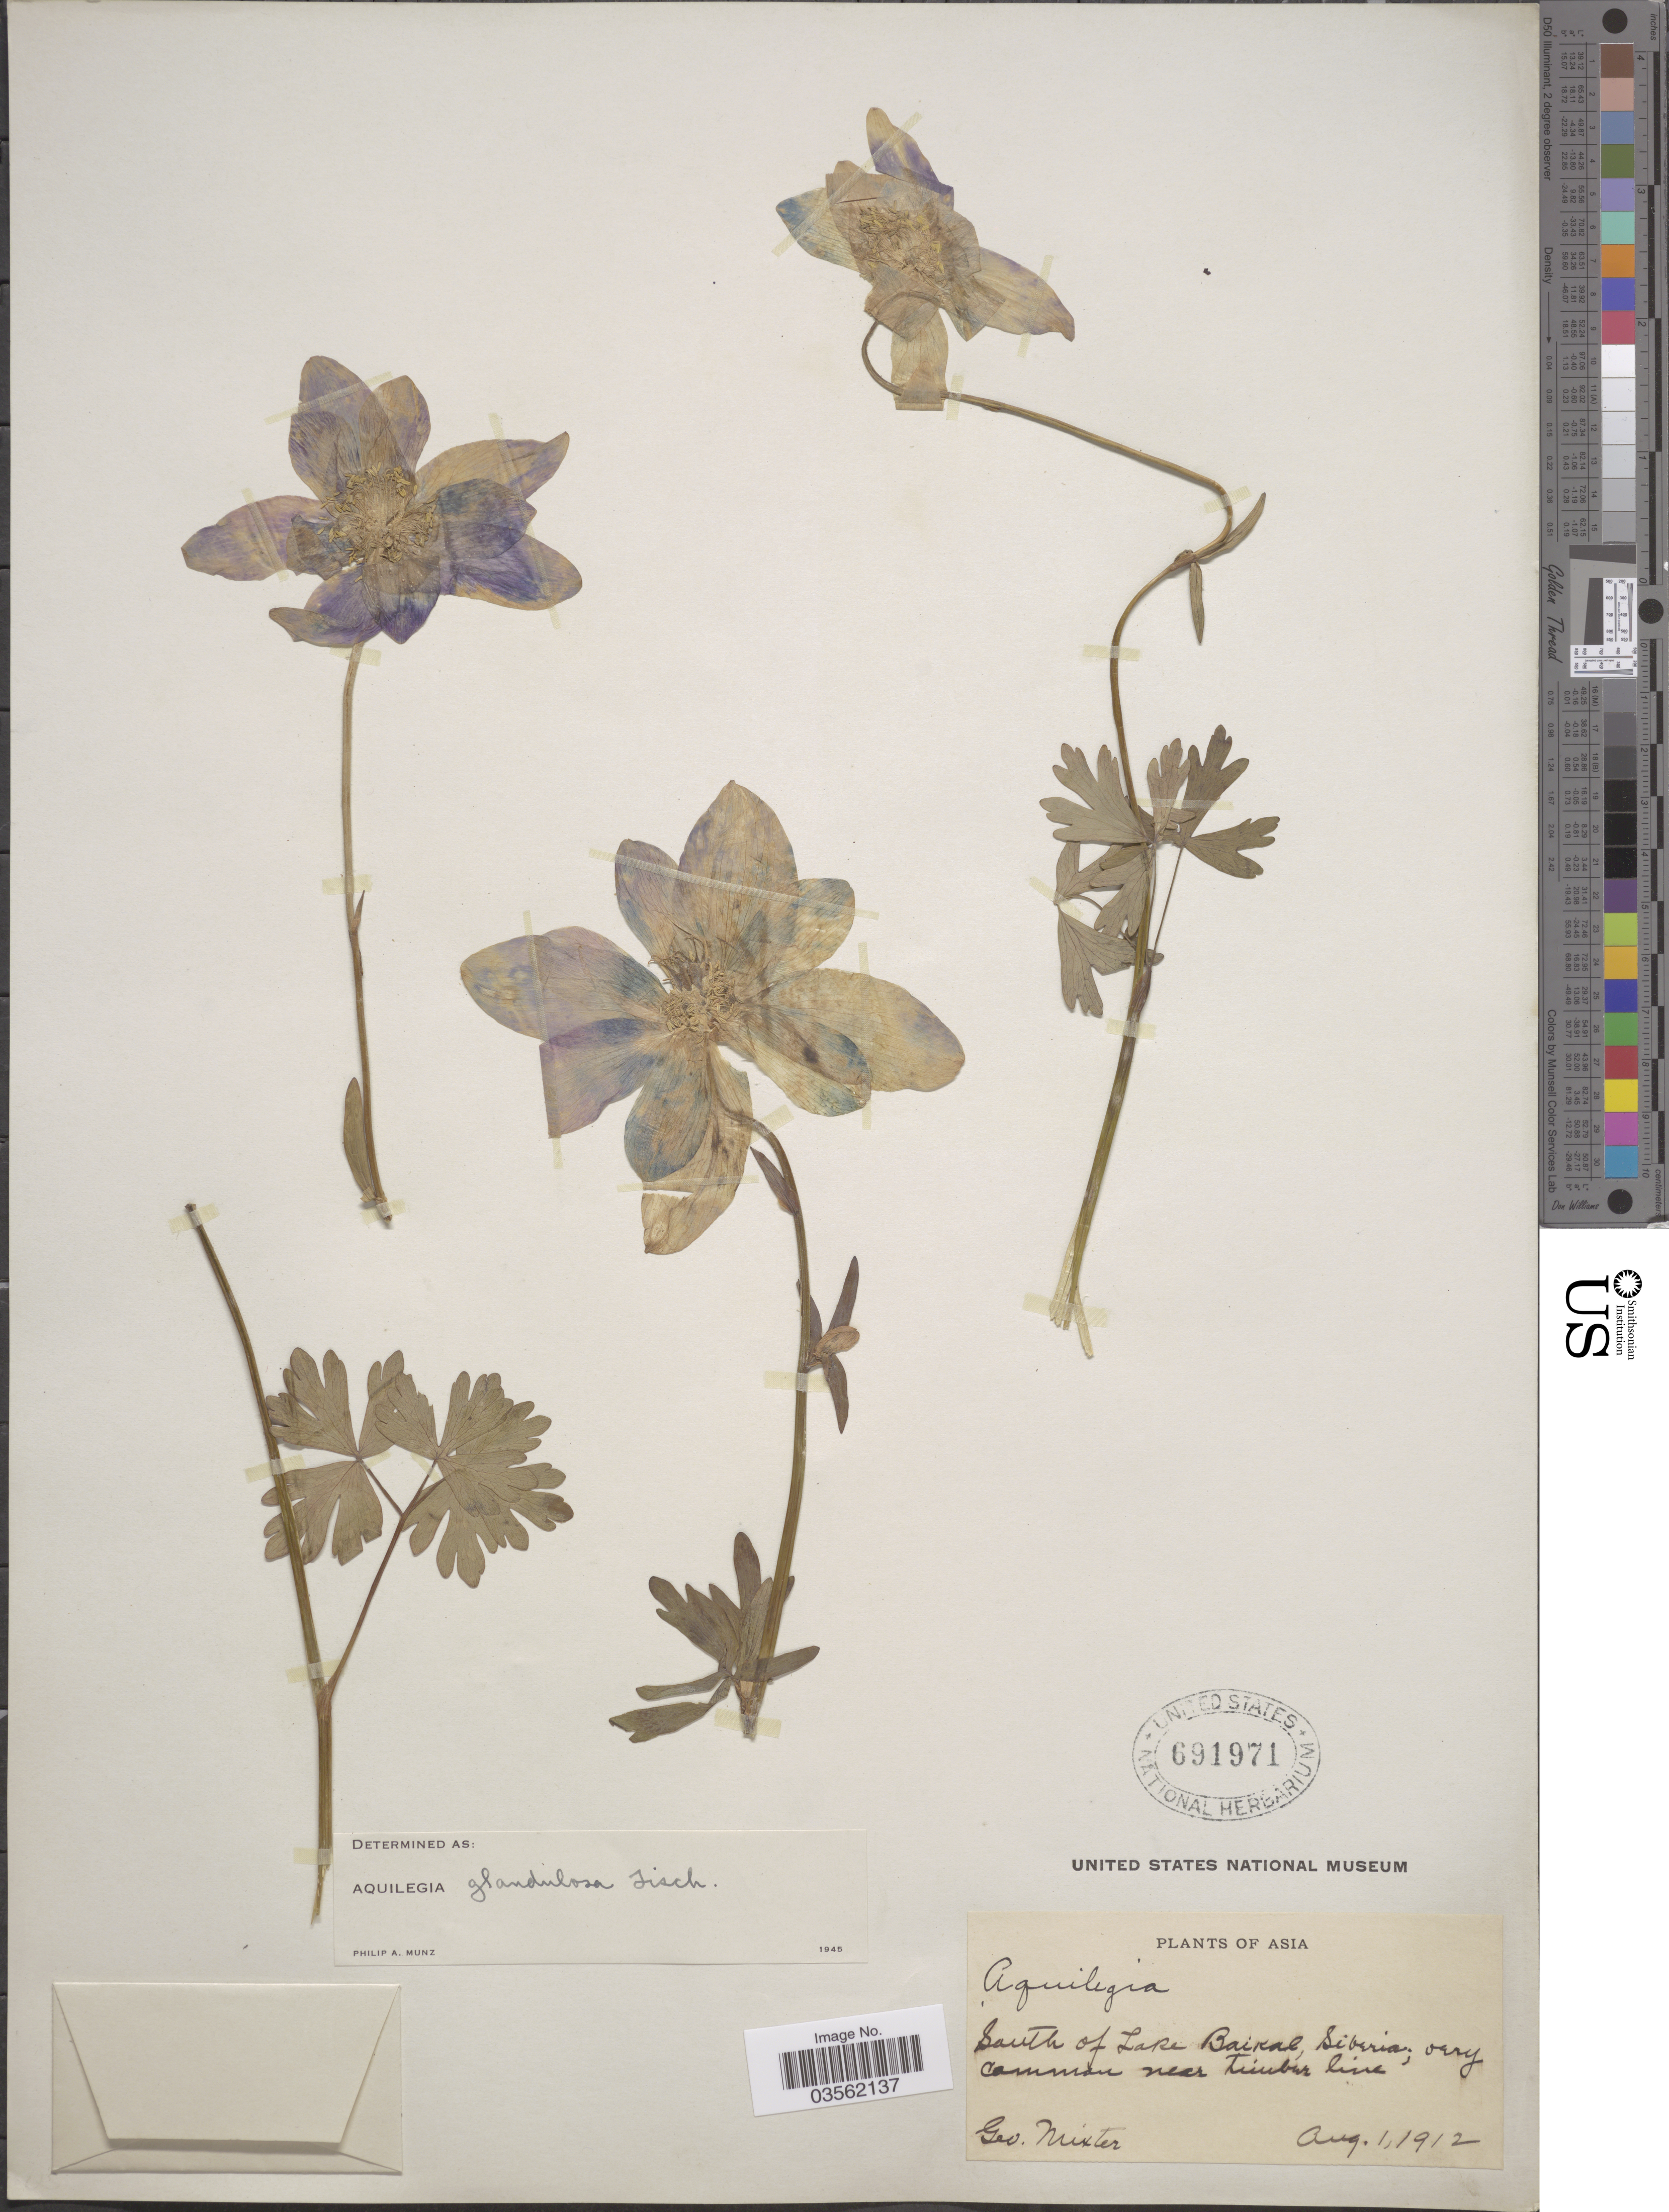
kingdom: Plantae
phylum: Tracheophyta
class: Magnoliopsida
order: Ranunculales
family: Ranunculaceae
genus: Aquilegia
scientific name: Aquilegia glandulosa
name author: Fisch. ex Link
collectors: G. Mixter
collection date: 1912-08-01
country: Russian Federation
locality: Asia. South of Lake Baikal, Siberia; very common near Timber line.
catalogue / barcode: US 691971